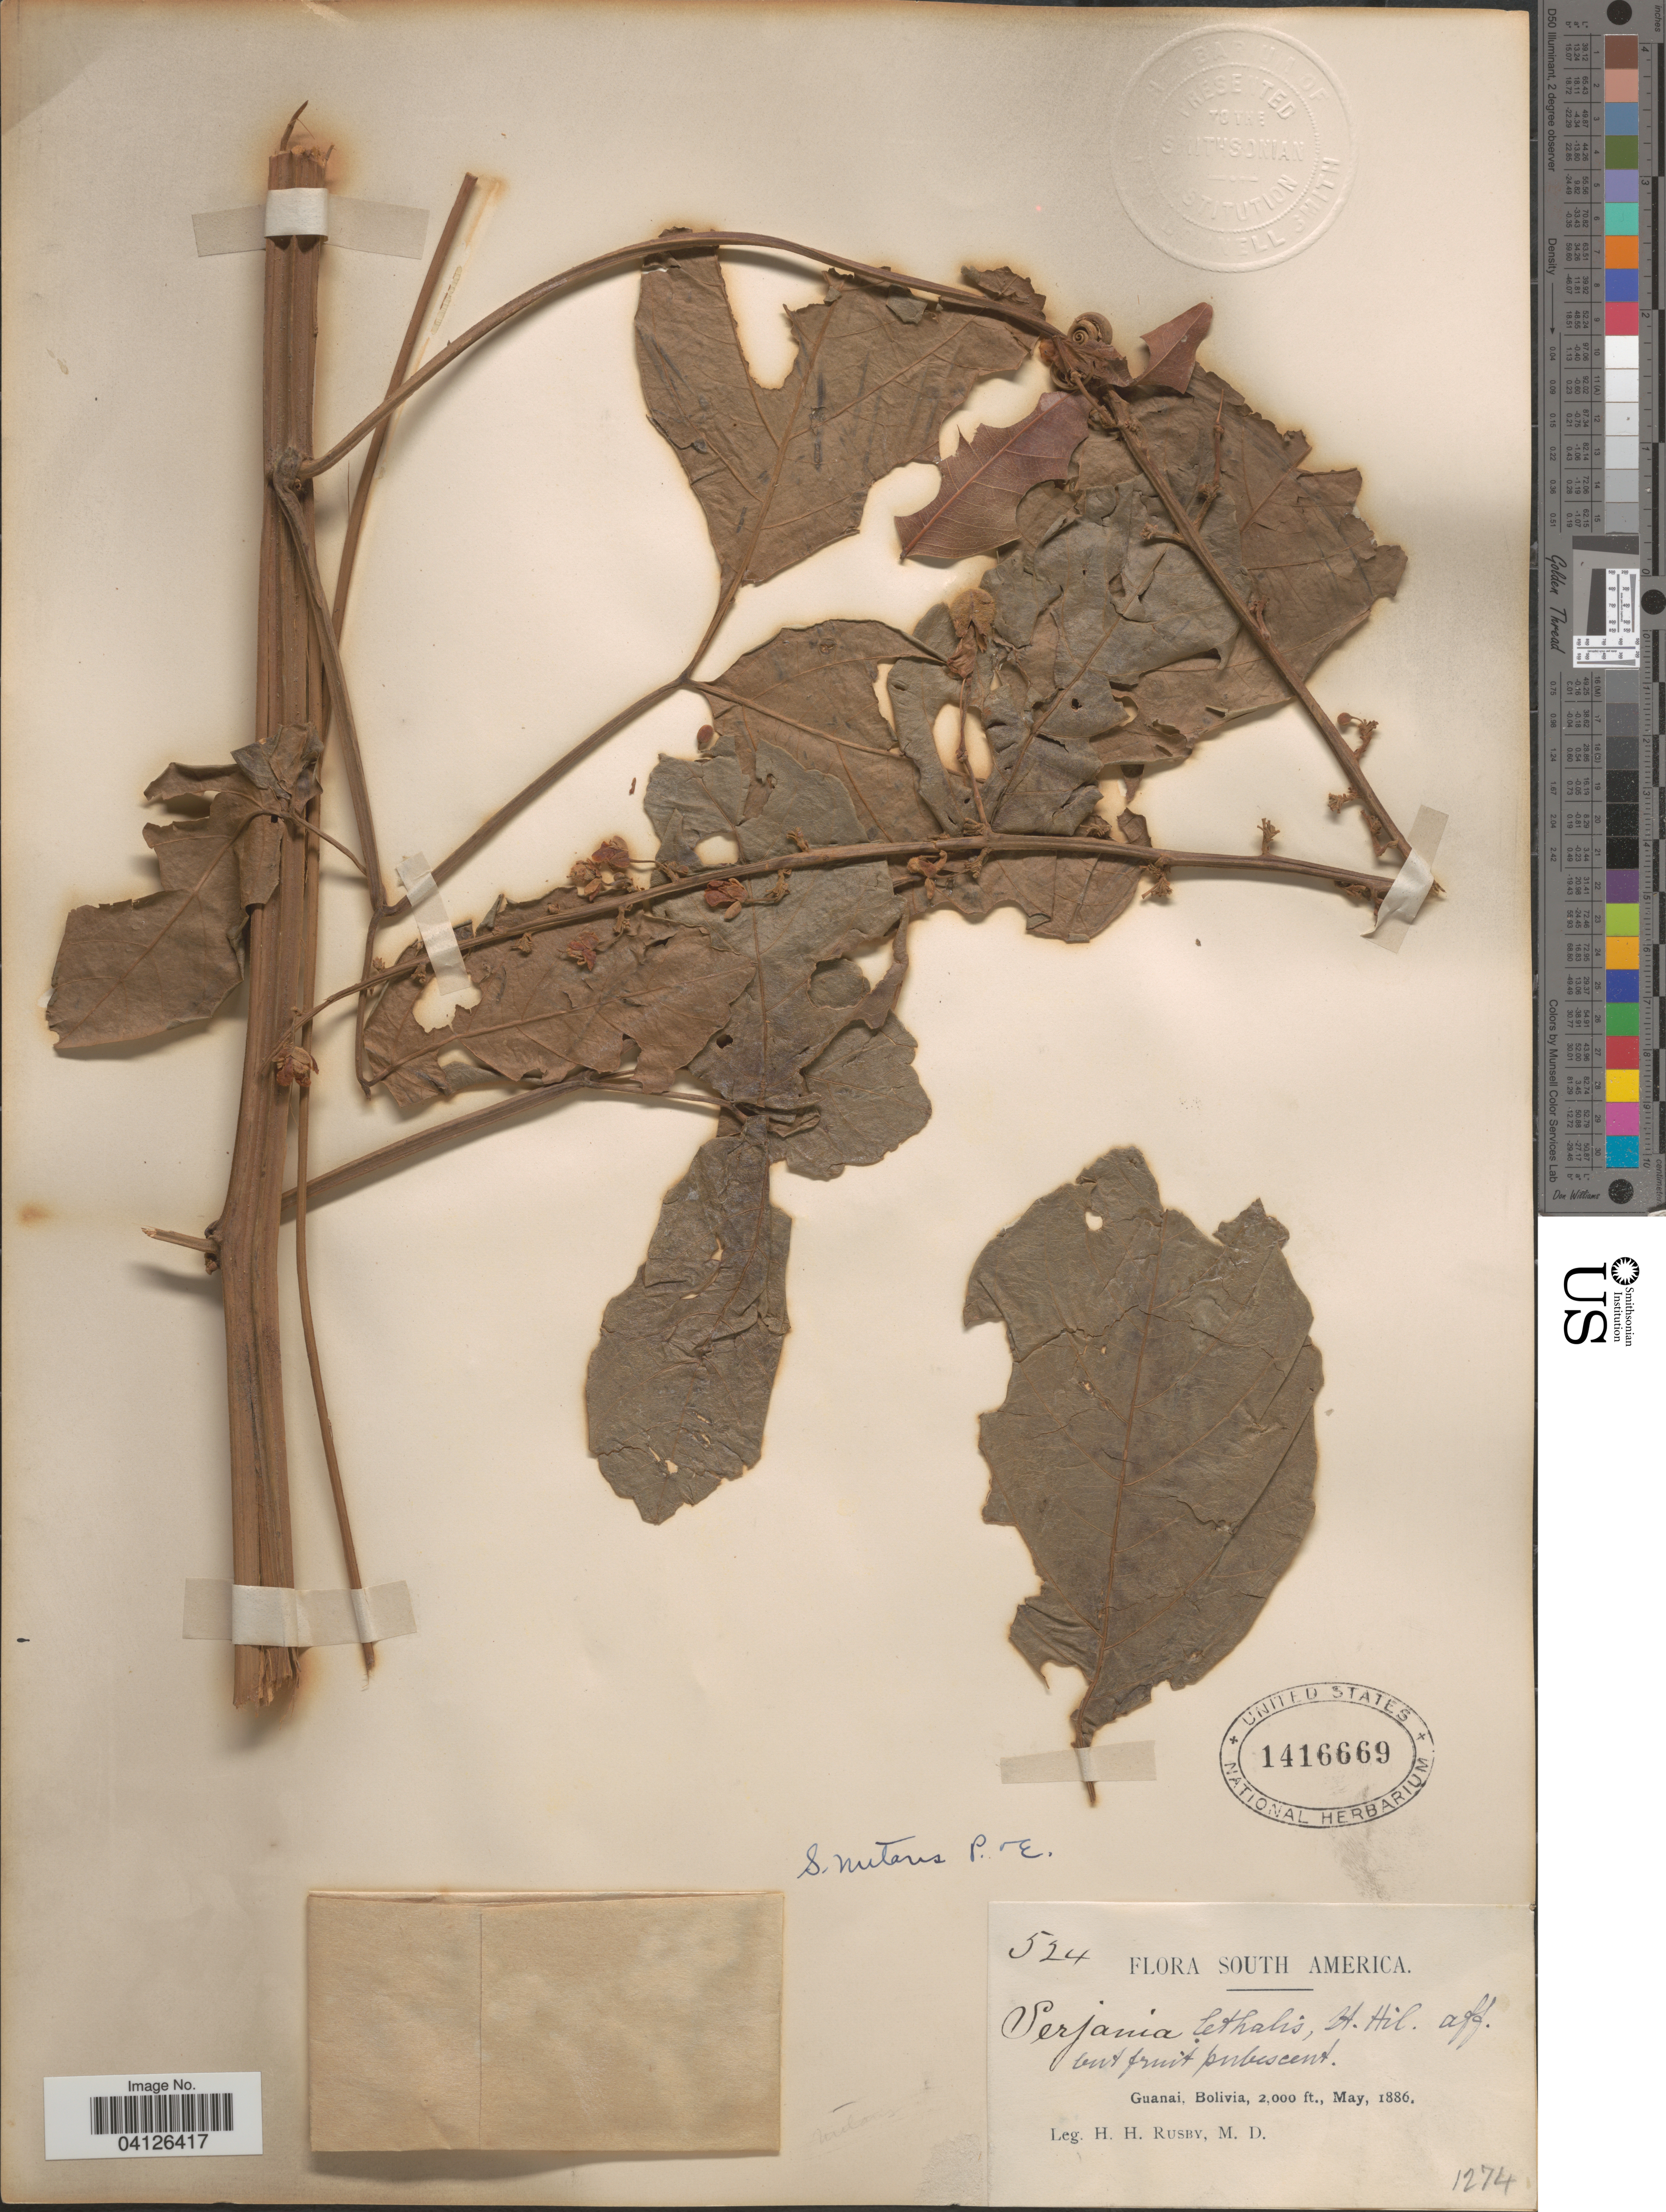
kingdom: Plantae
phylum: Tracheophyta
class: Magnoliopsida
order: Sapindales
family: Sapindaceae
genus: Serjania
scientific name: Serjania nutans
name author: Poepp. & Endl.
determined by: Acevedo-Rodriguez, P., (US), Smithsonian Institution - National Museum of Natural History (UNITED STATES)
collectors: H. H. Rusby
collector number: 524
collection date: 1886-05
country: Bolivia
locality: Guanai.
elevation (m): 610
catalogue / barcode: US 1416669